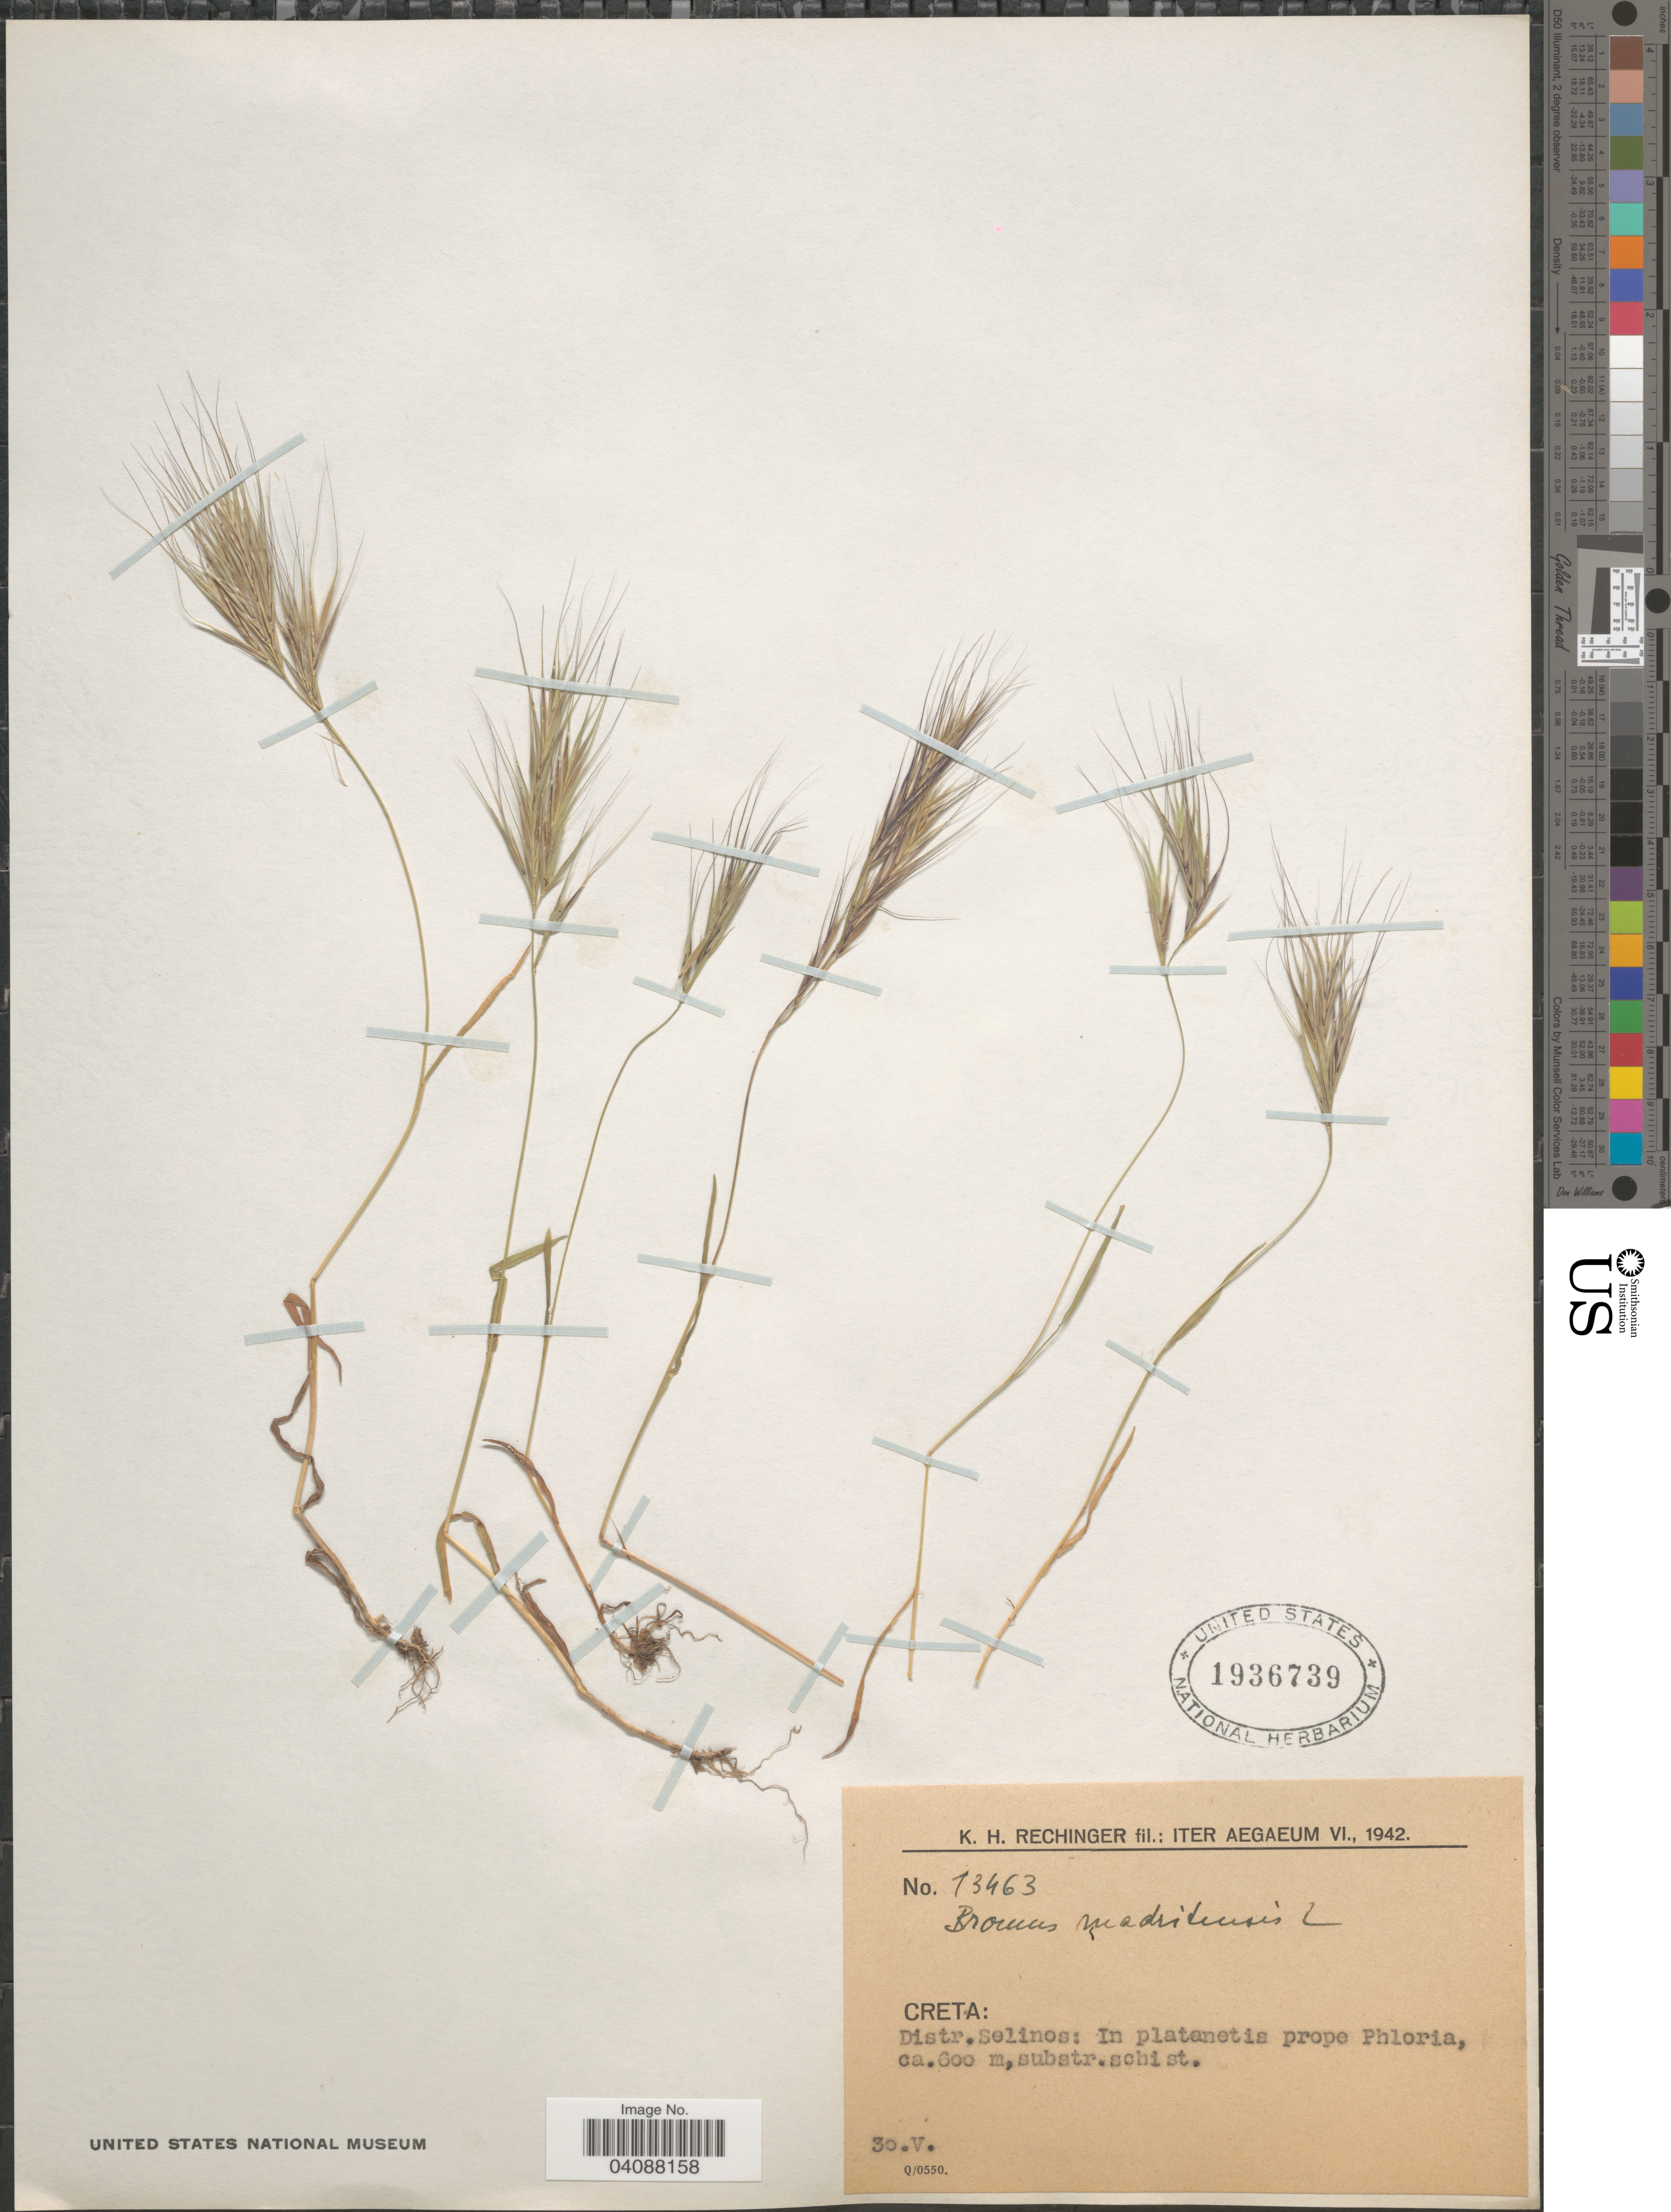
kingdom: Plantae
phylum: Tracheophyta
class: Liliopsida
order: Poales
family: Poaceae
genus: Bromus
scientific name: Bromus madritensis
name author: L.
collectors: K. H. Rechinger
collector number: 13463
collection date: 1942-05-30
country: Greece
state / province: Crete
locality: Iter Aegaeum VI., 1942. Creta: Distr. Selinos: In platanetis prope Phloria.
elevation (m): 600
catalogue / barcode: US 1936739